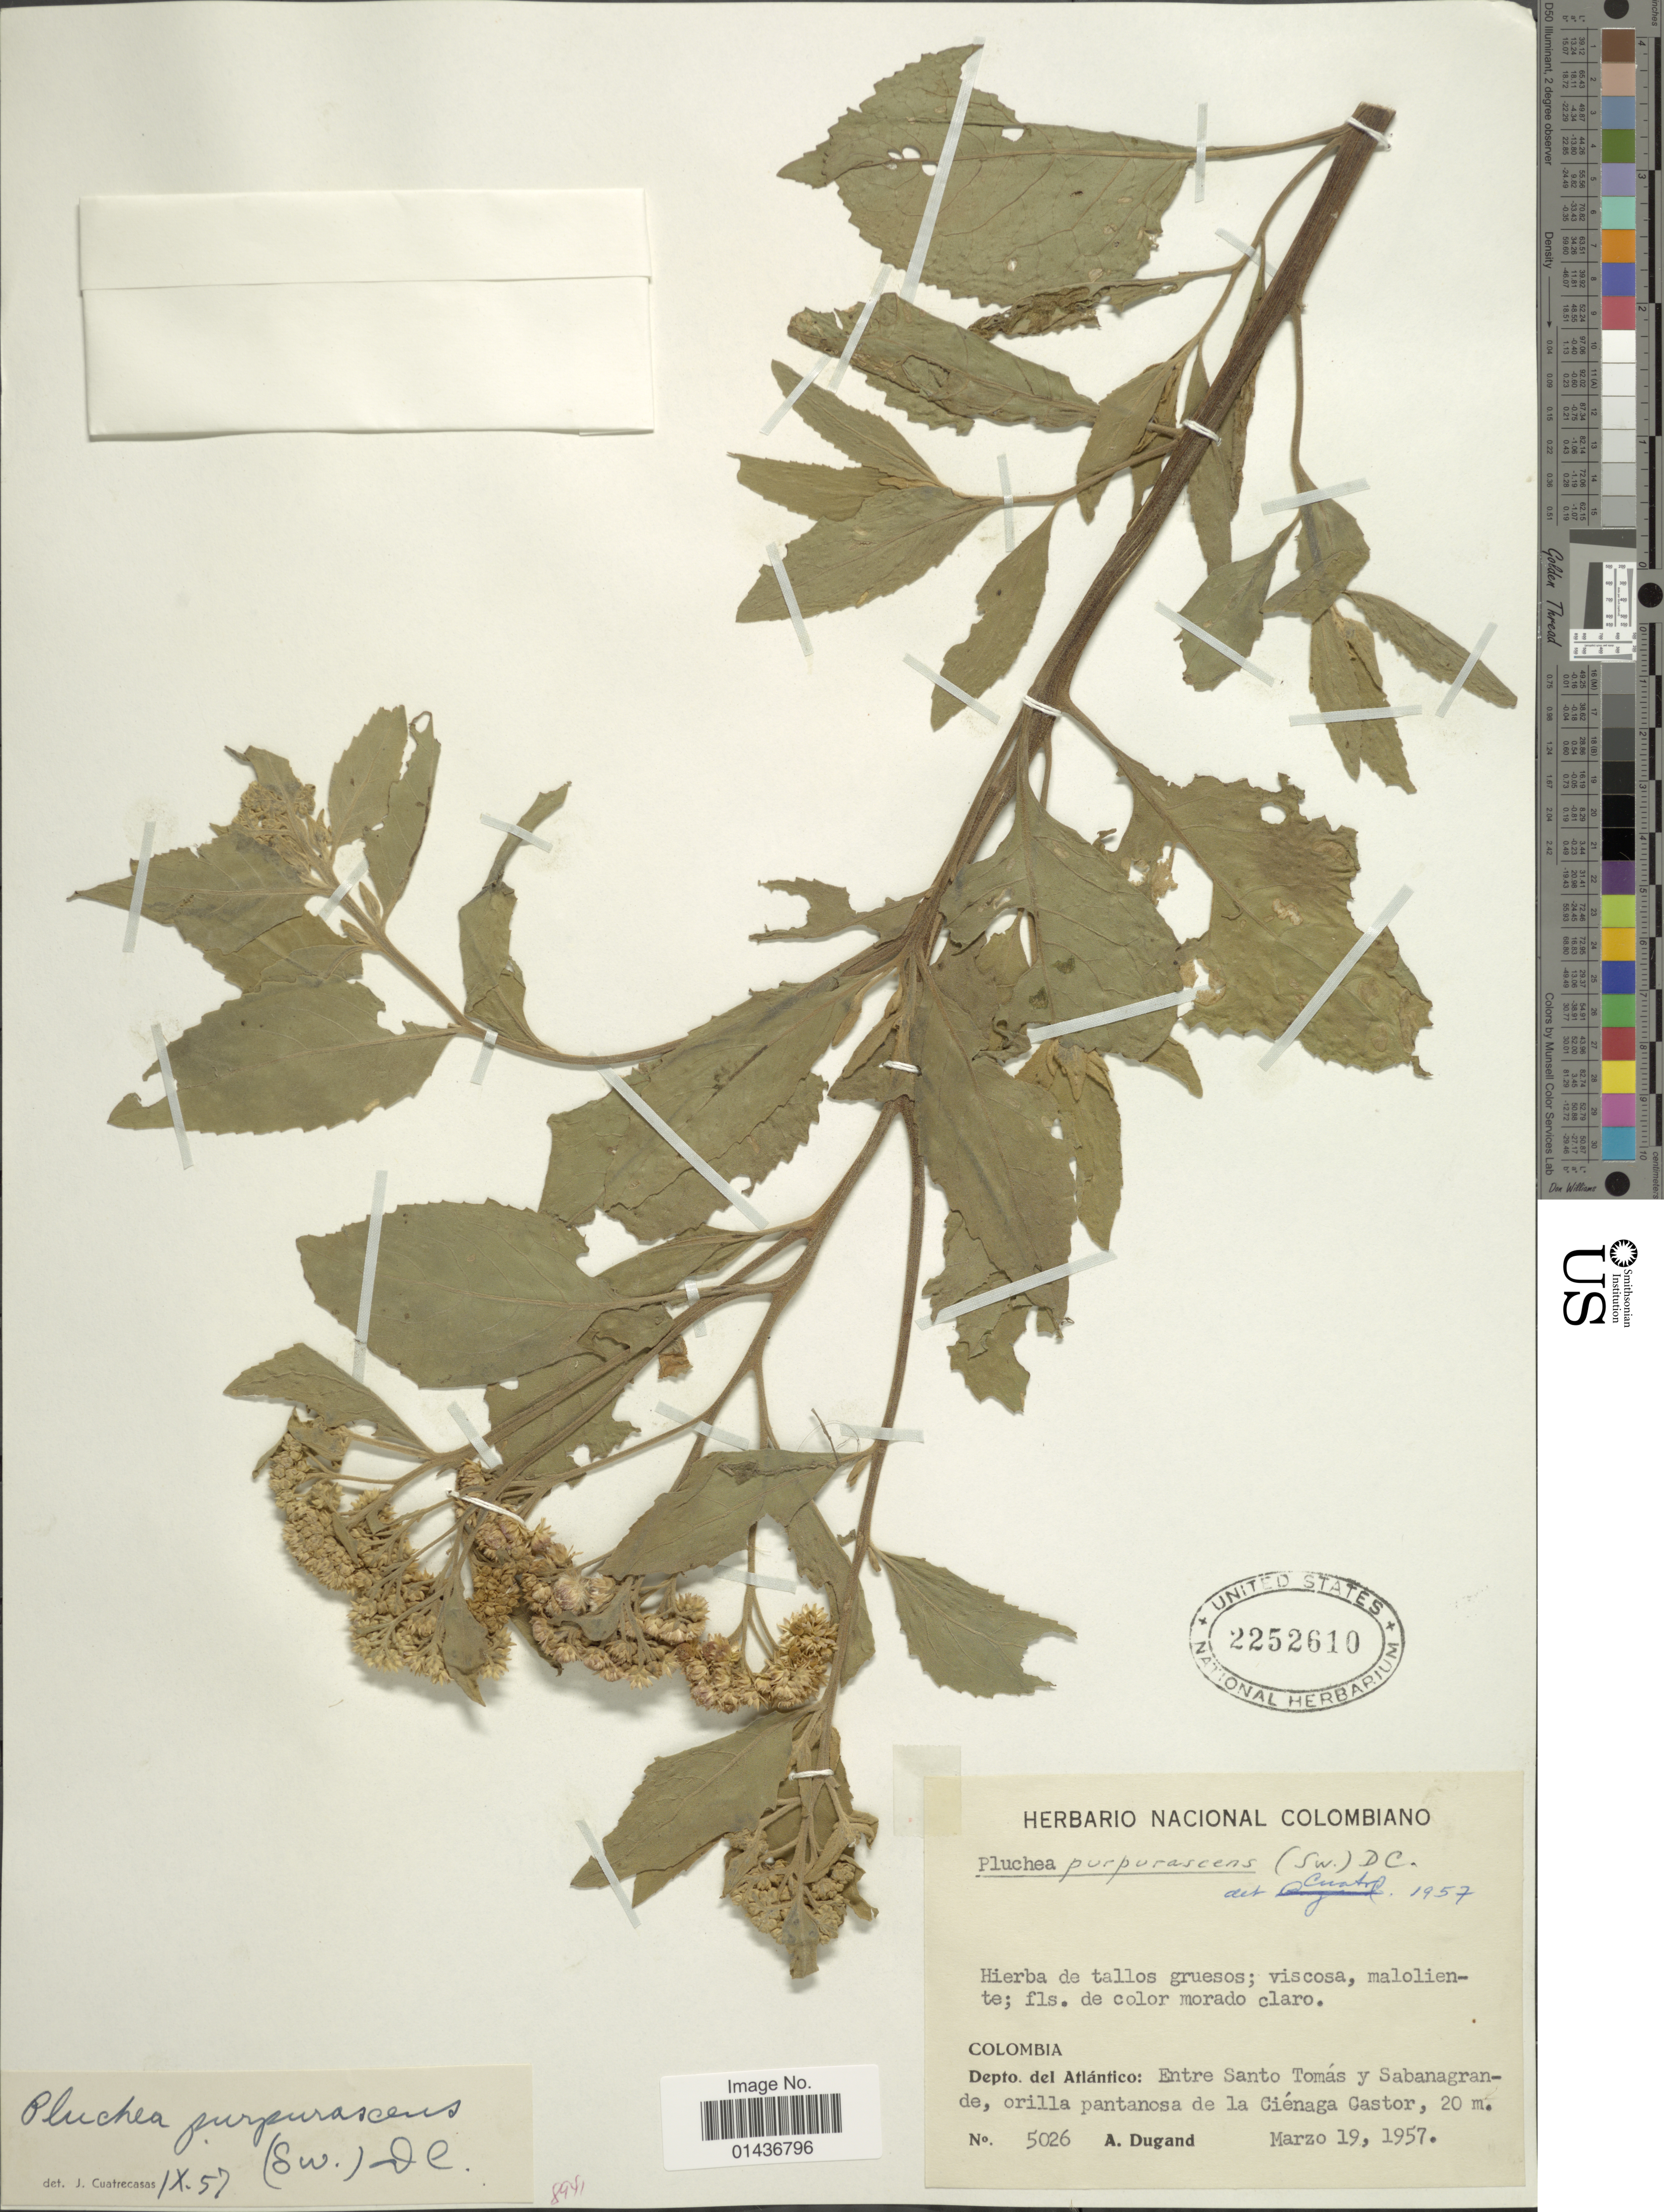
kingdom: Plantae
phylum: Tracheophyta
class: Magnoliopsida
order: Asterales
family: Asteraceae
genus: Pluchea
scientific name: Pluchea odorata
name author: (L.) Cass.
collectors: A. Dugand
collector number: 5026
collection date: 1957-03-19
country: Colombia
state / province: Atlántico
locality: Depto. del Atlantico: Entre Santo Tomas y Sabanagrande, orilla pantanosa de la Cienaga Castor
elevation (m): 20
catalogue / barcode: US 2252610